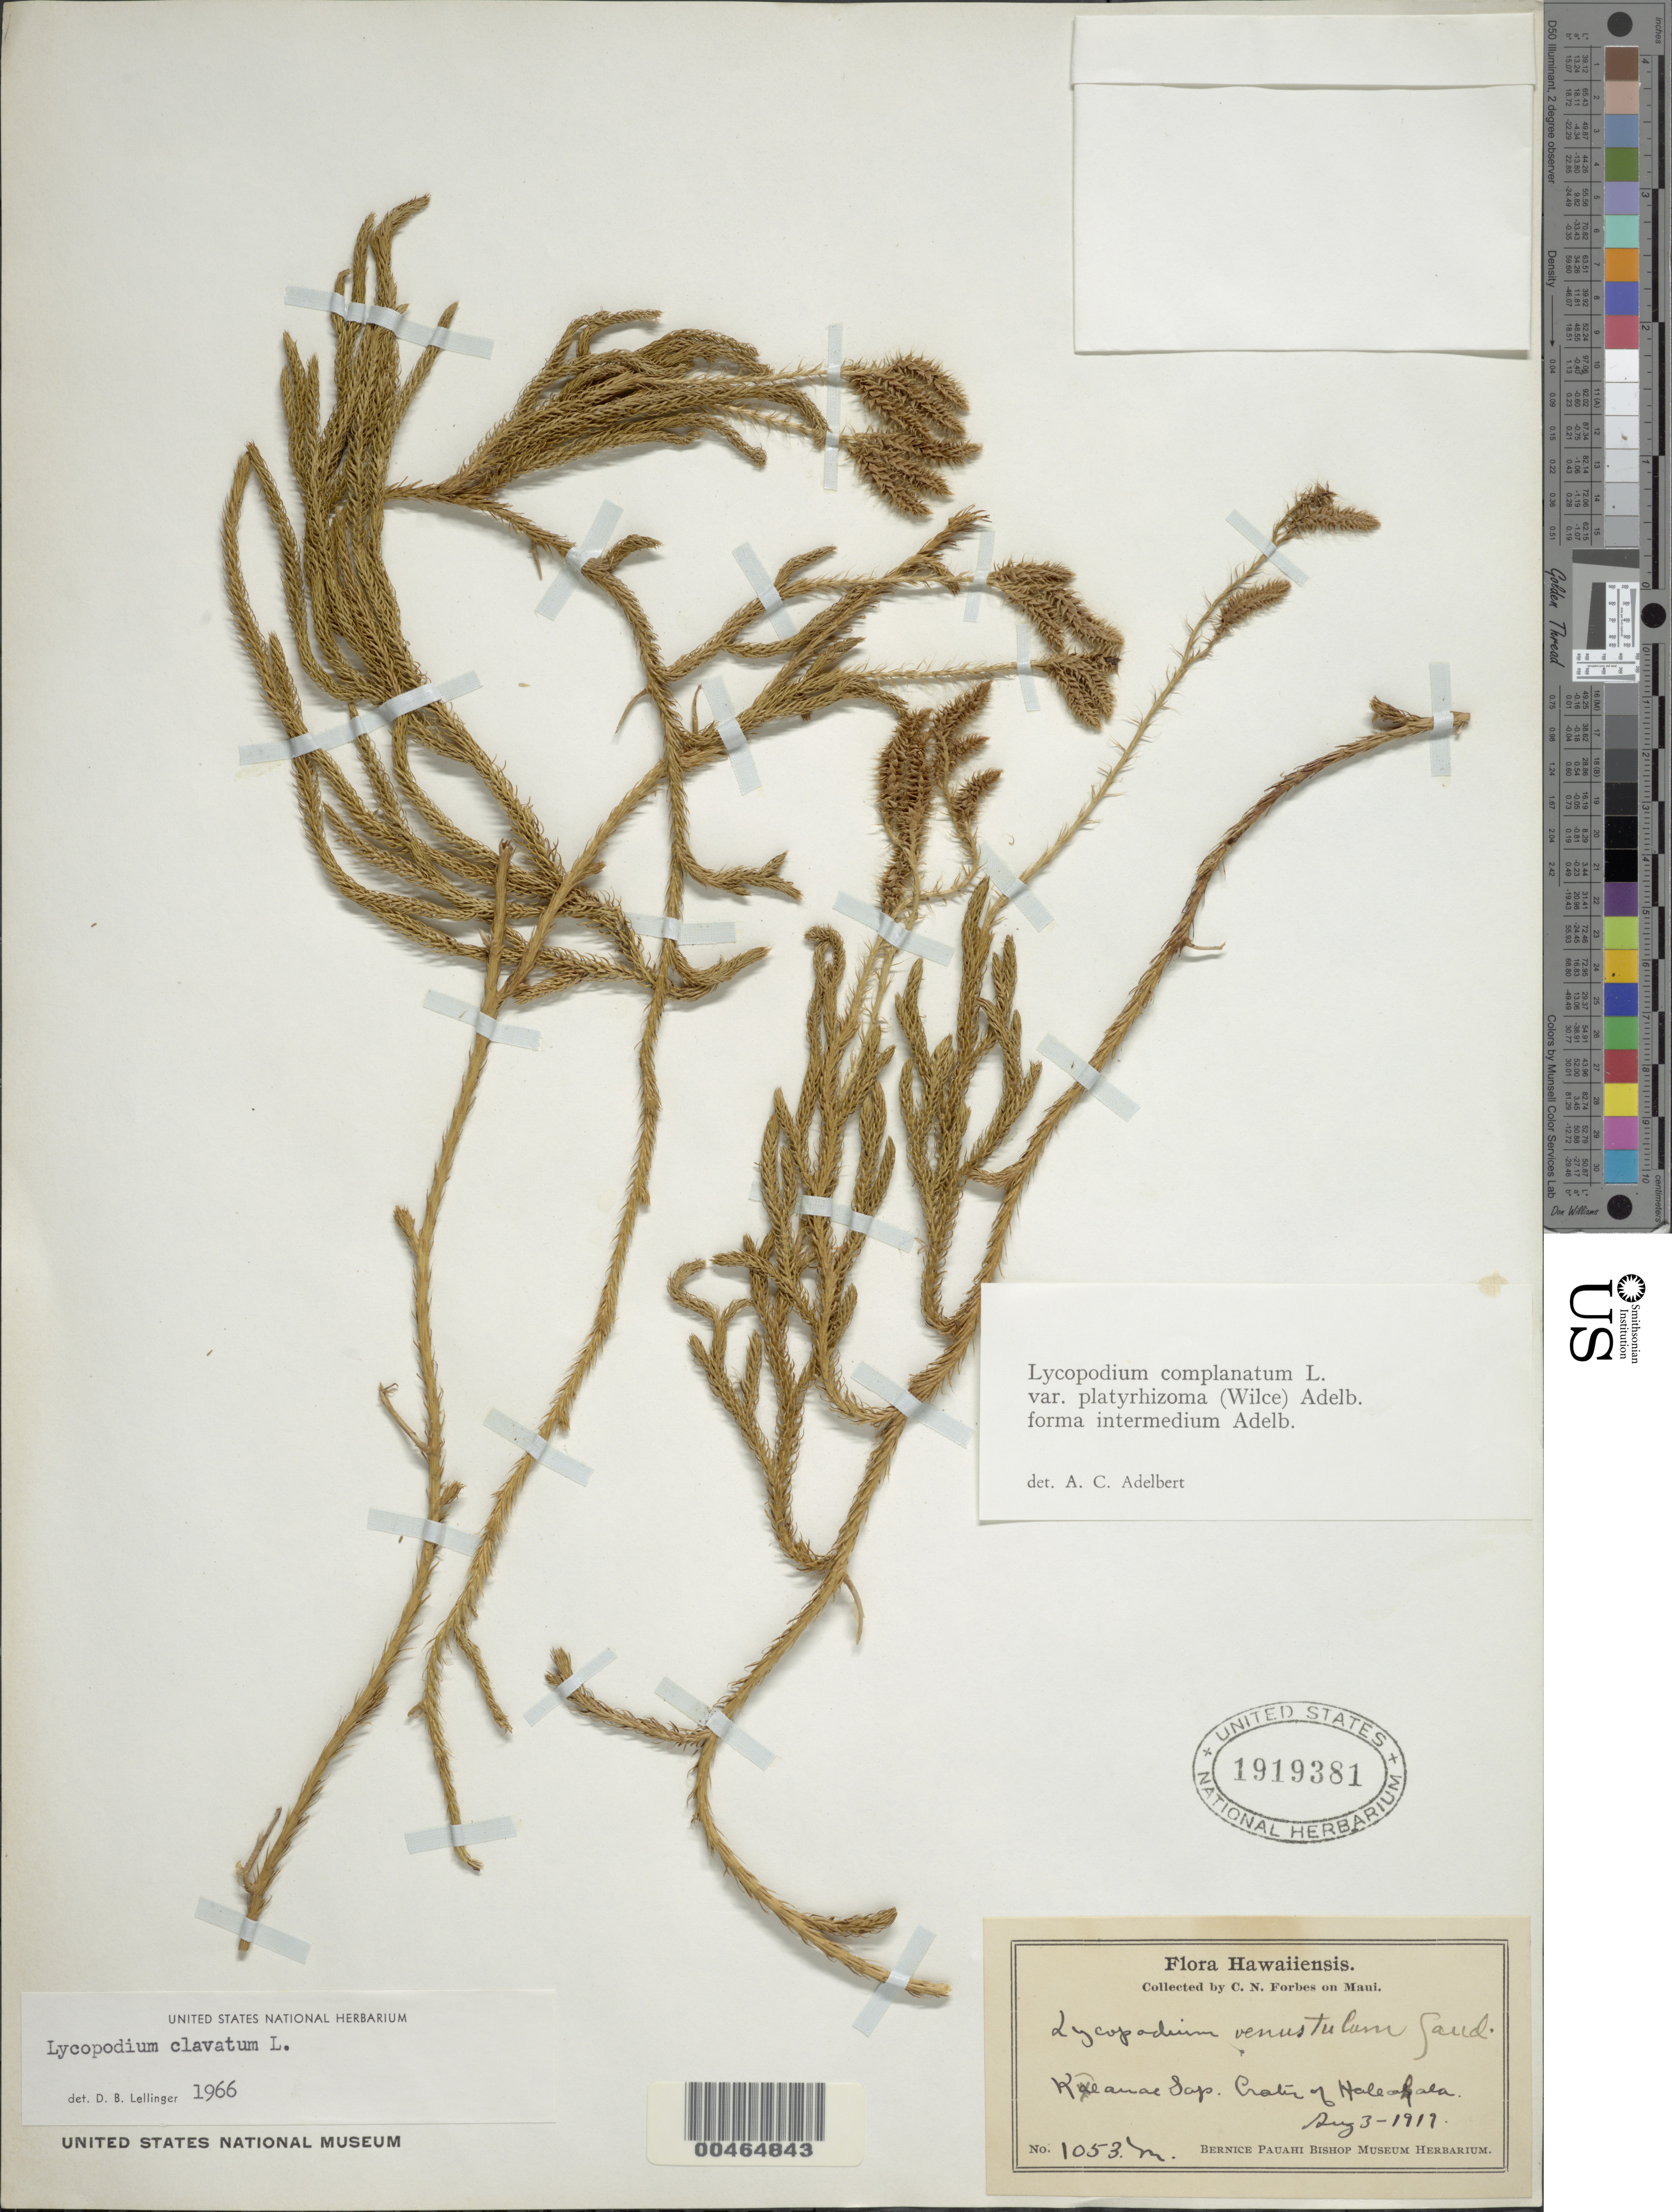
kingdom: Plantae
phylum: Tracheophyta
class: Lycopodiopsida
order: Lycopodiales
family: Lycopodiaceae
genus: Lycopodium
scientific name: Lycopodium clavatum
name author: L.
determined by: Lellinger, David B., (BOT), Smithsonian Institution - National Museum of Natural History (UNITED STATES)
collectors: C. N. Forbes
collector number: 1053.M.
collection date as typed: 3 Aug 1919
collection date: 1919-08-03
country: United States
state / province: Hawaii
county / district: Maui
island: Maui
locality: Keanae Gap, Crater of Haleakala, Maui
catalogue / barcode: US 1919381